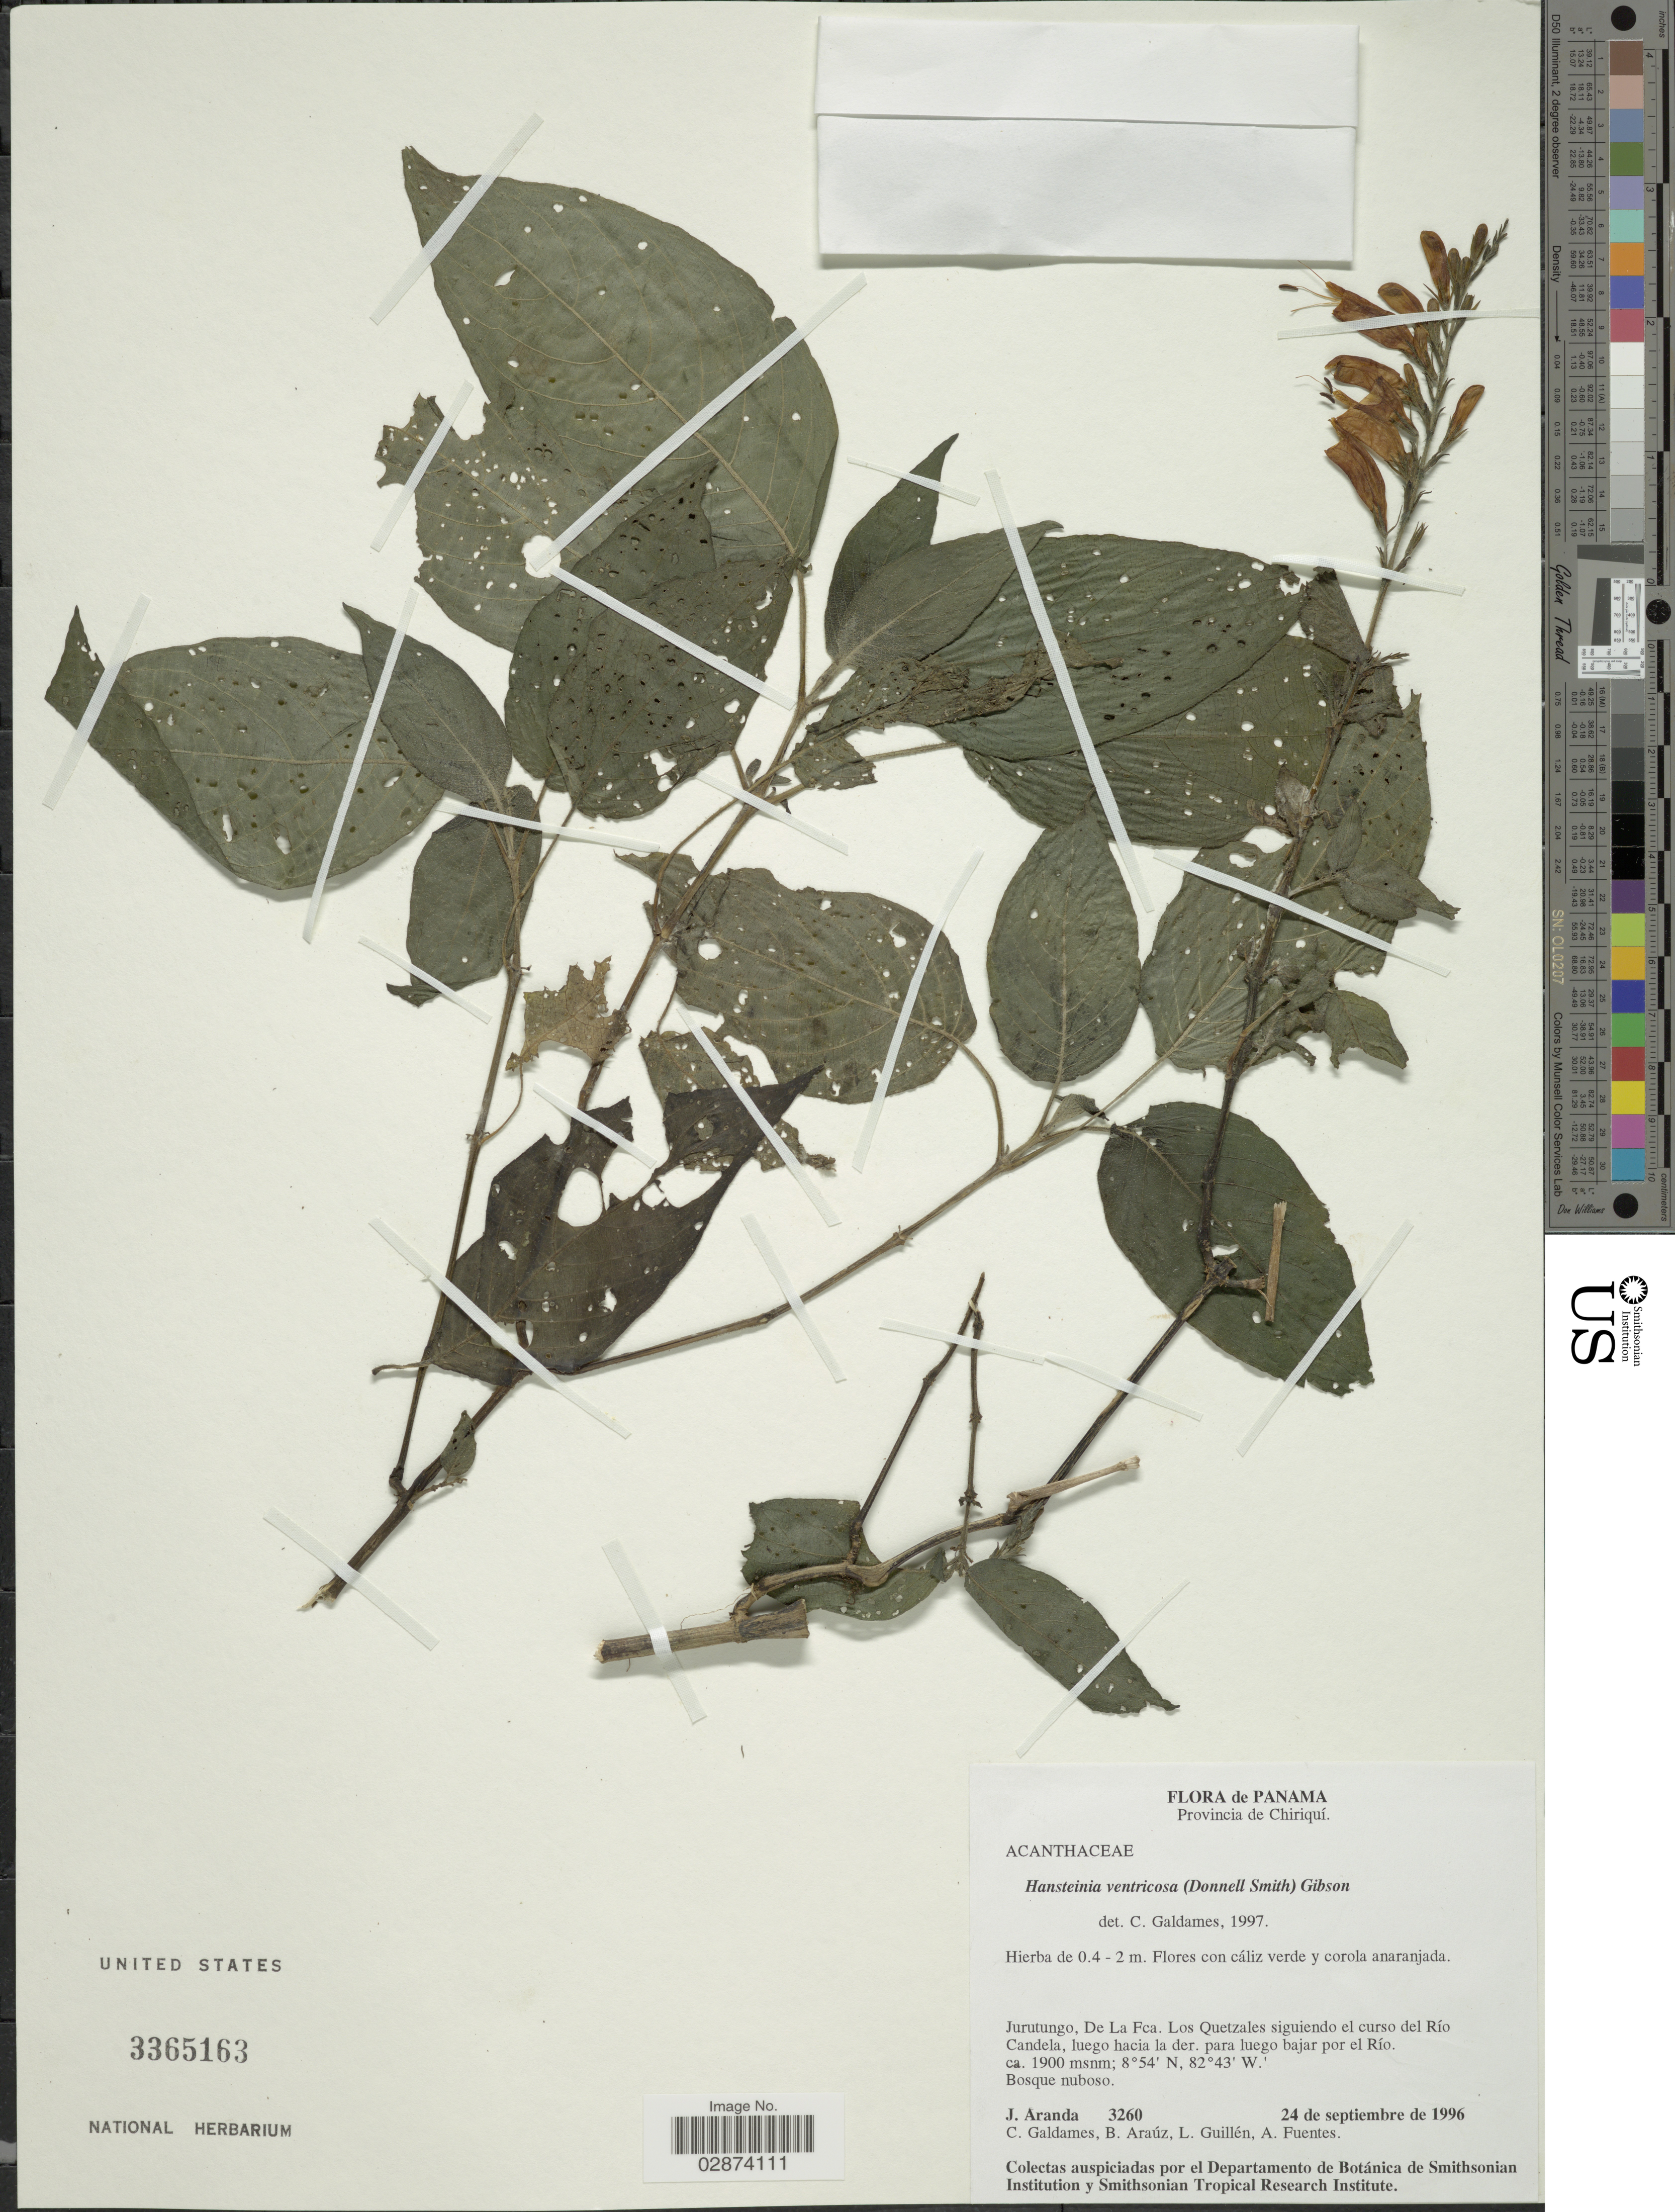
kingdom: Plantae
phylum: Tracheophyta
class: Magnoliopsida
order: Lamiales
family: Acanthaceae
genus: Razisea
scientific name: Razisea spicata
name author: Oerst.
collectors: J. Aranda, C. Galdames, B. Araúz, L. Guillén & A. Fuentes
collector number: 3260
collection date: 1996-09-24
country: Panama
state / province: Chiriqui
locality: Provincia de Chiriqui. Jurutungo, De La Fca. Quetzales siguiendo el curso del Río Candela, luego hacia la der, para luego bajar por el Río.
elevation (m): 1900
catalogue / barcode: US 3365163